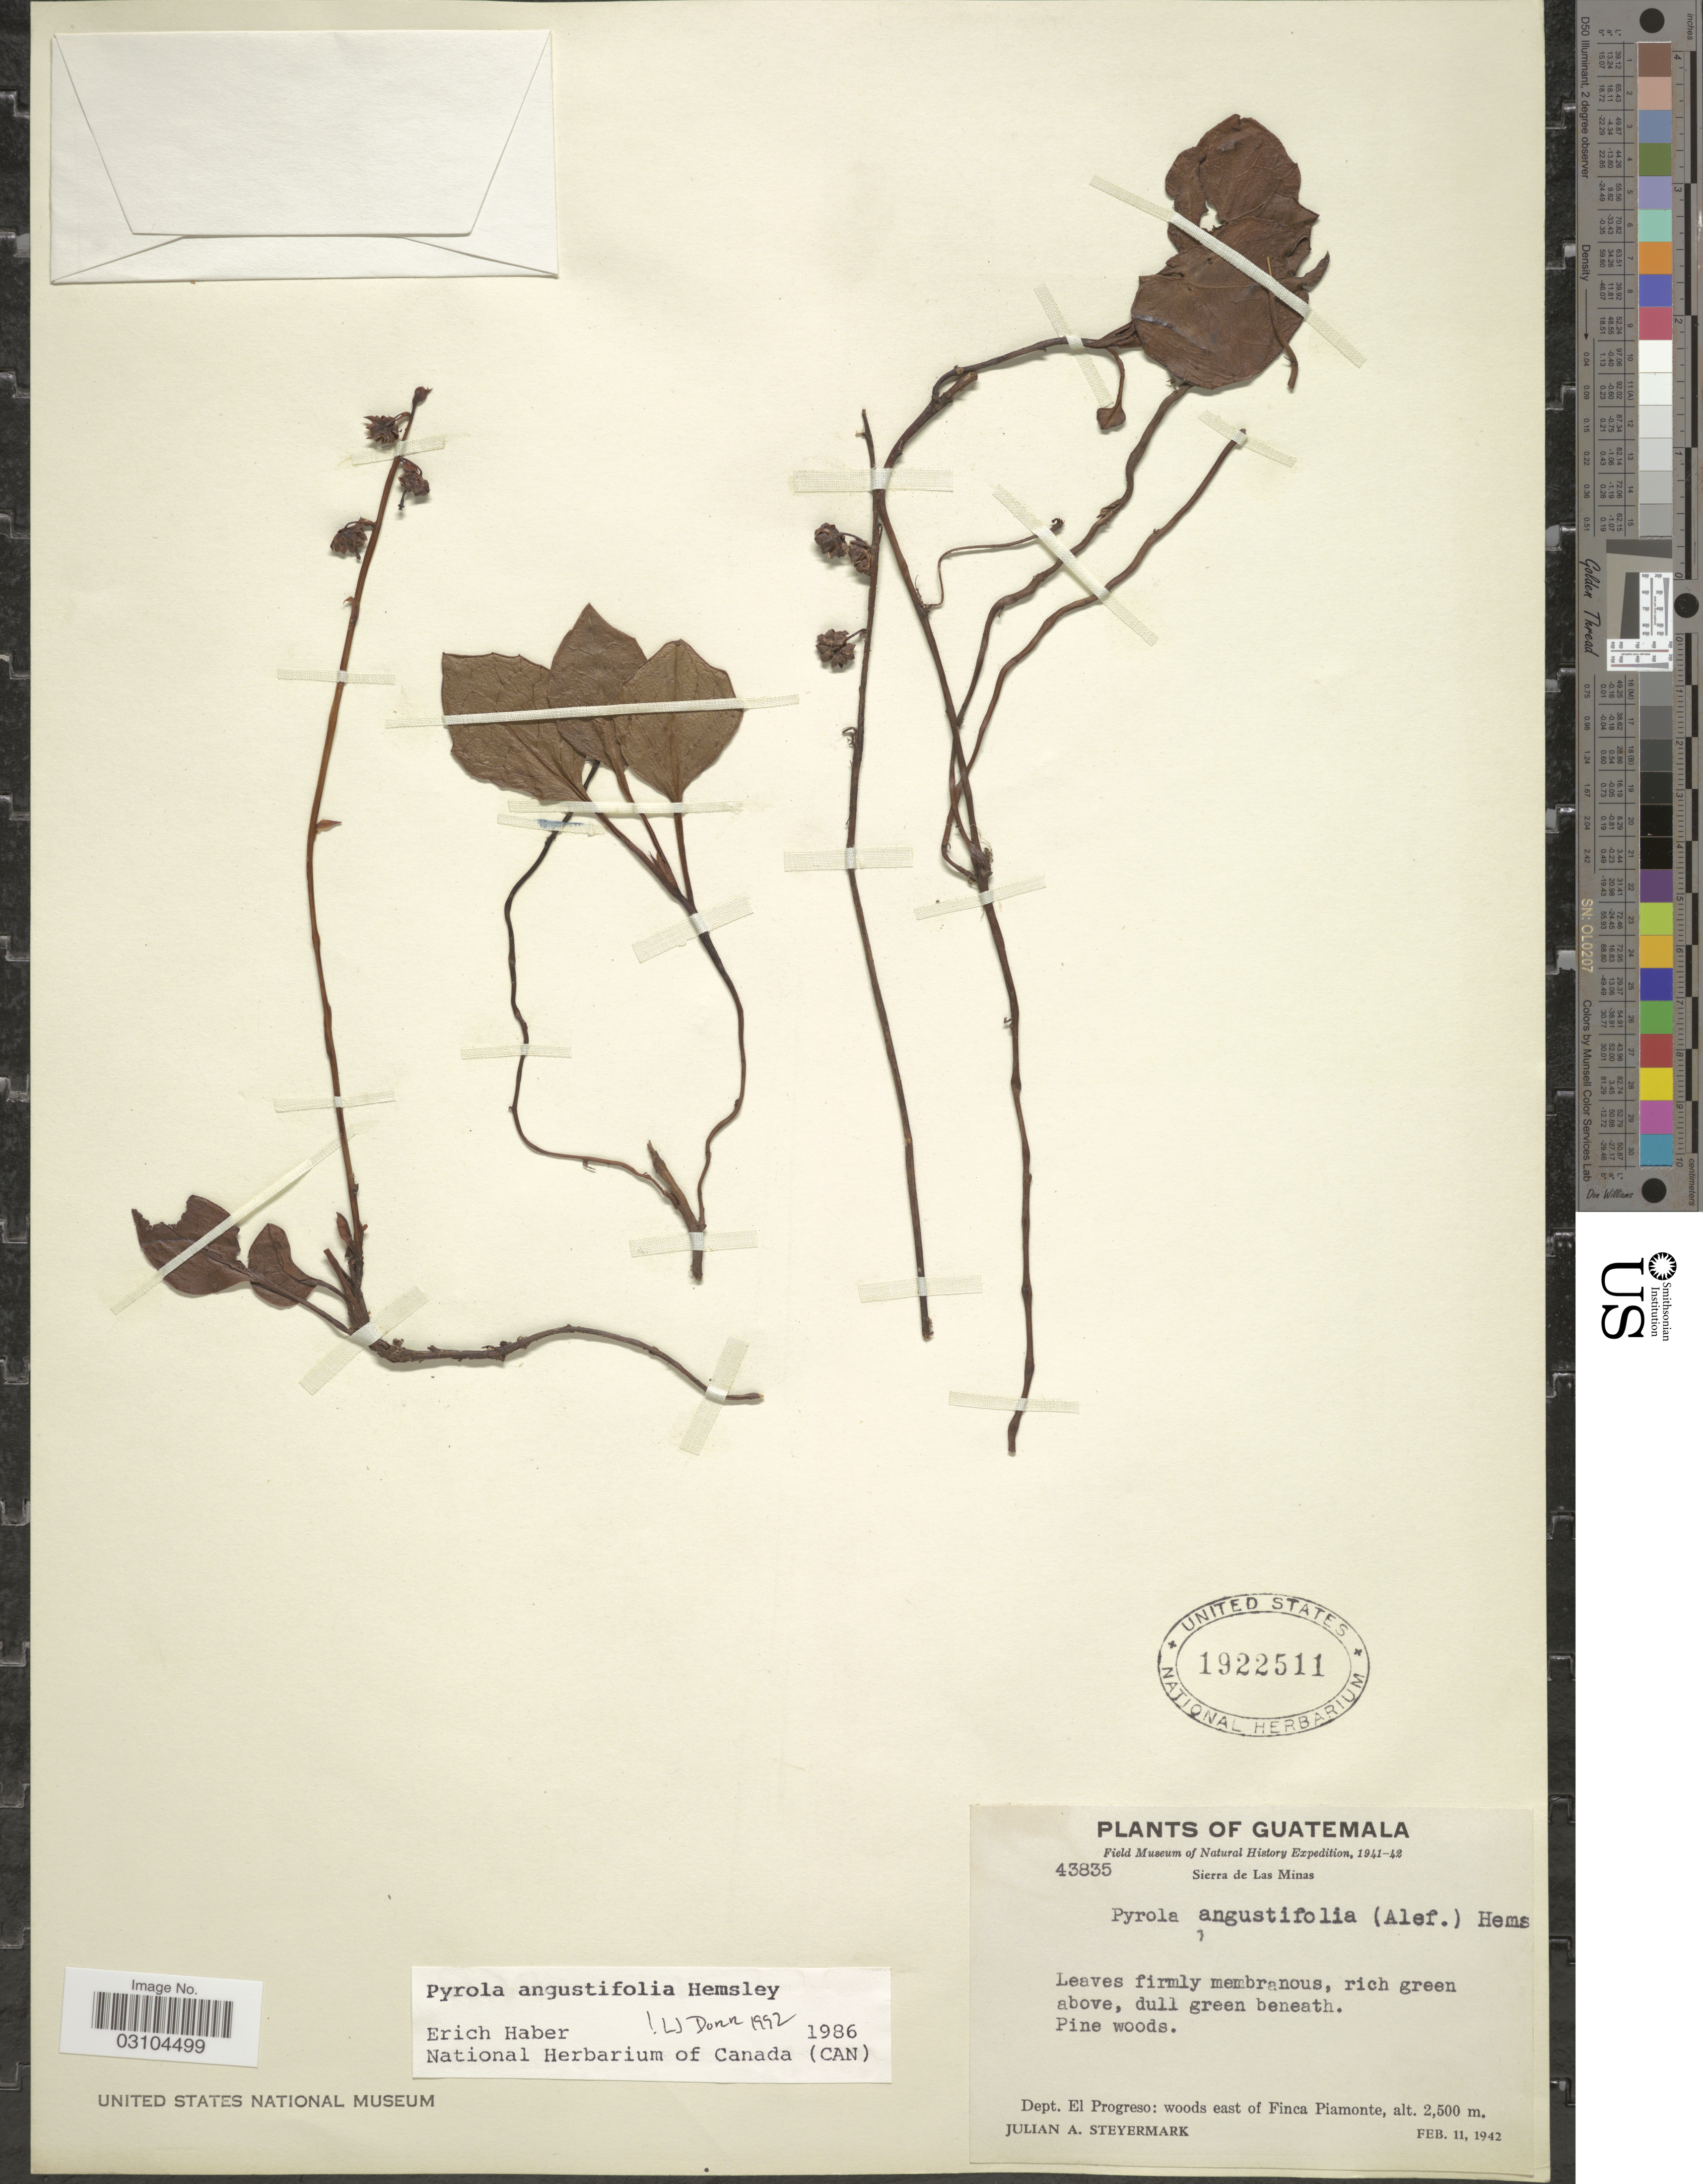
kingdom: Plantae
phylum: Tracheophyta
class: Magnoliopsida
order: Ericales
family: Ericaceae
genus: Pyrola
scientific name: Pyrola angustifolia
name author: (Alef.) Hemsl.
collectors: J. Steyermark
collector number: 43835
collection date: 1942-02-11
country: Guatemala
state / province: El Progreso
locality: Sierra de Las Minas. Dept. El Progreso: woods east of Finca Piamonte.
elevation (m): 2500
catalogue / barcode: US 1922511